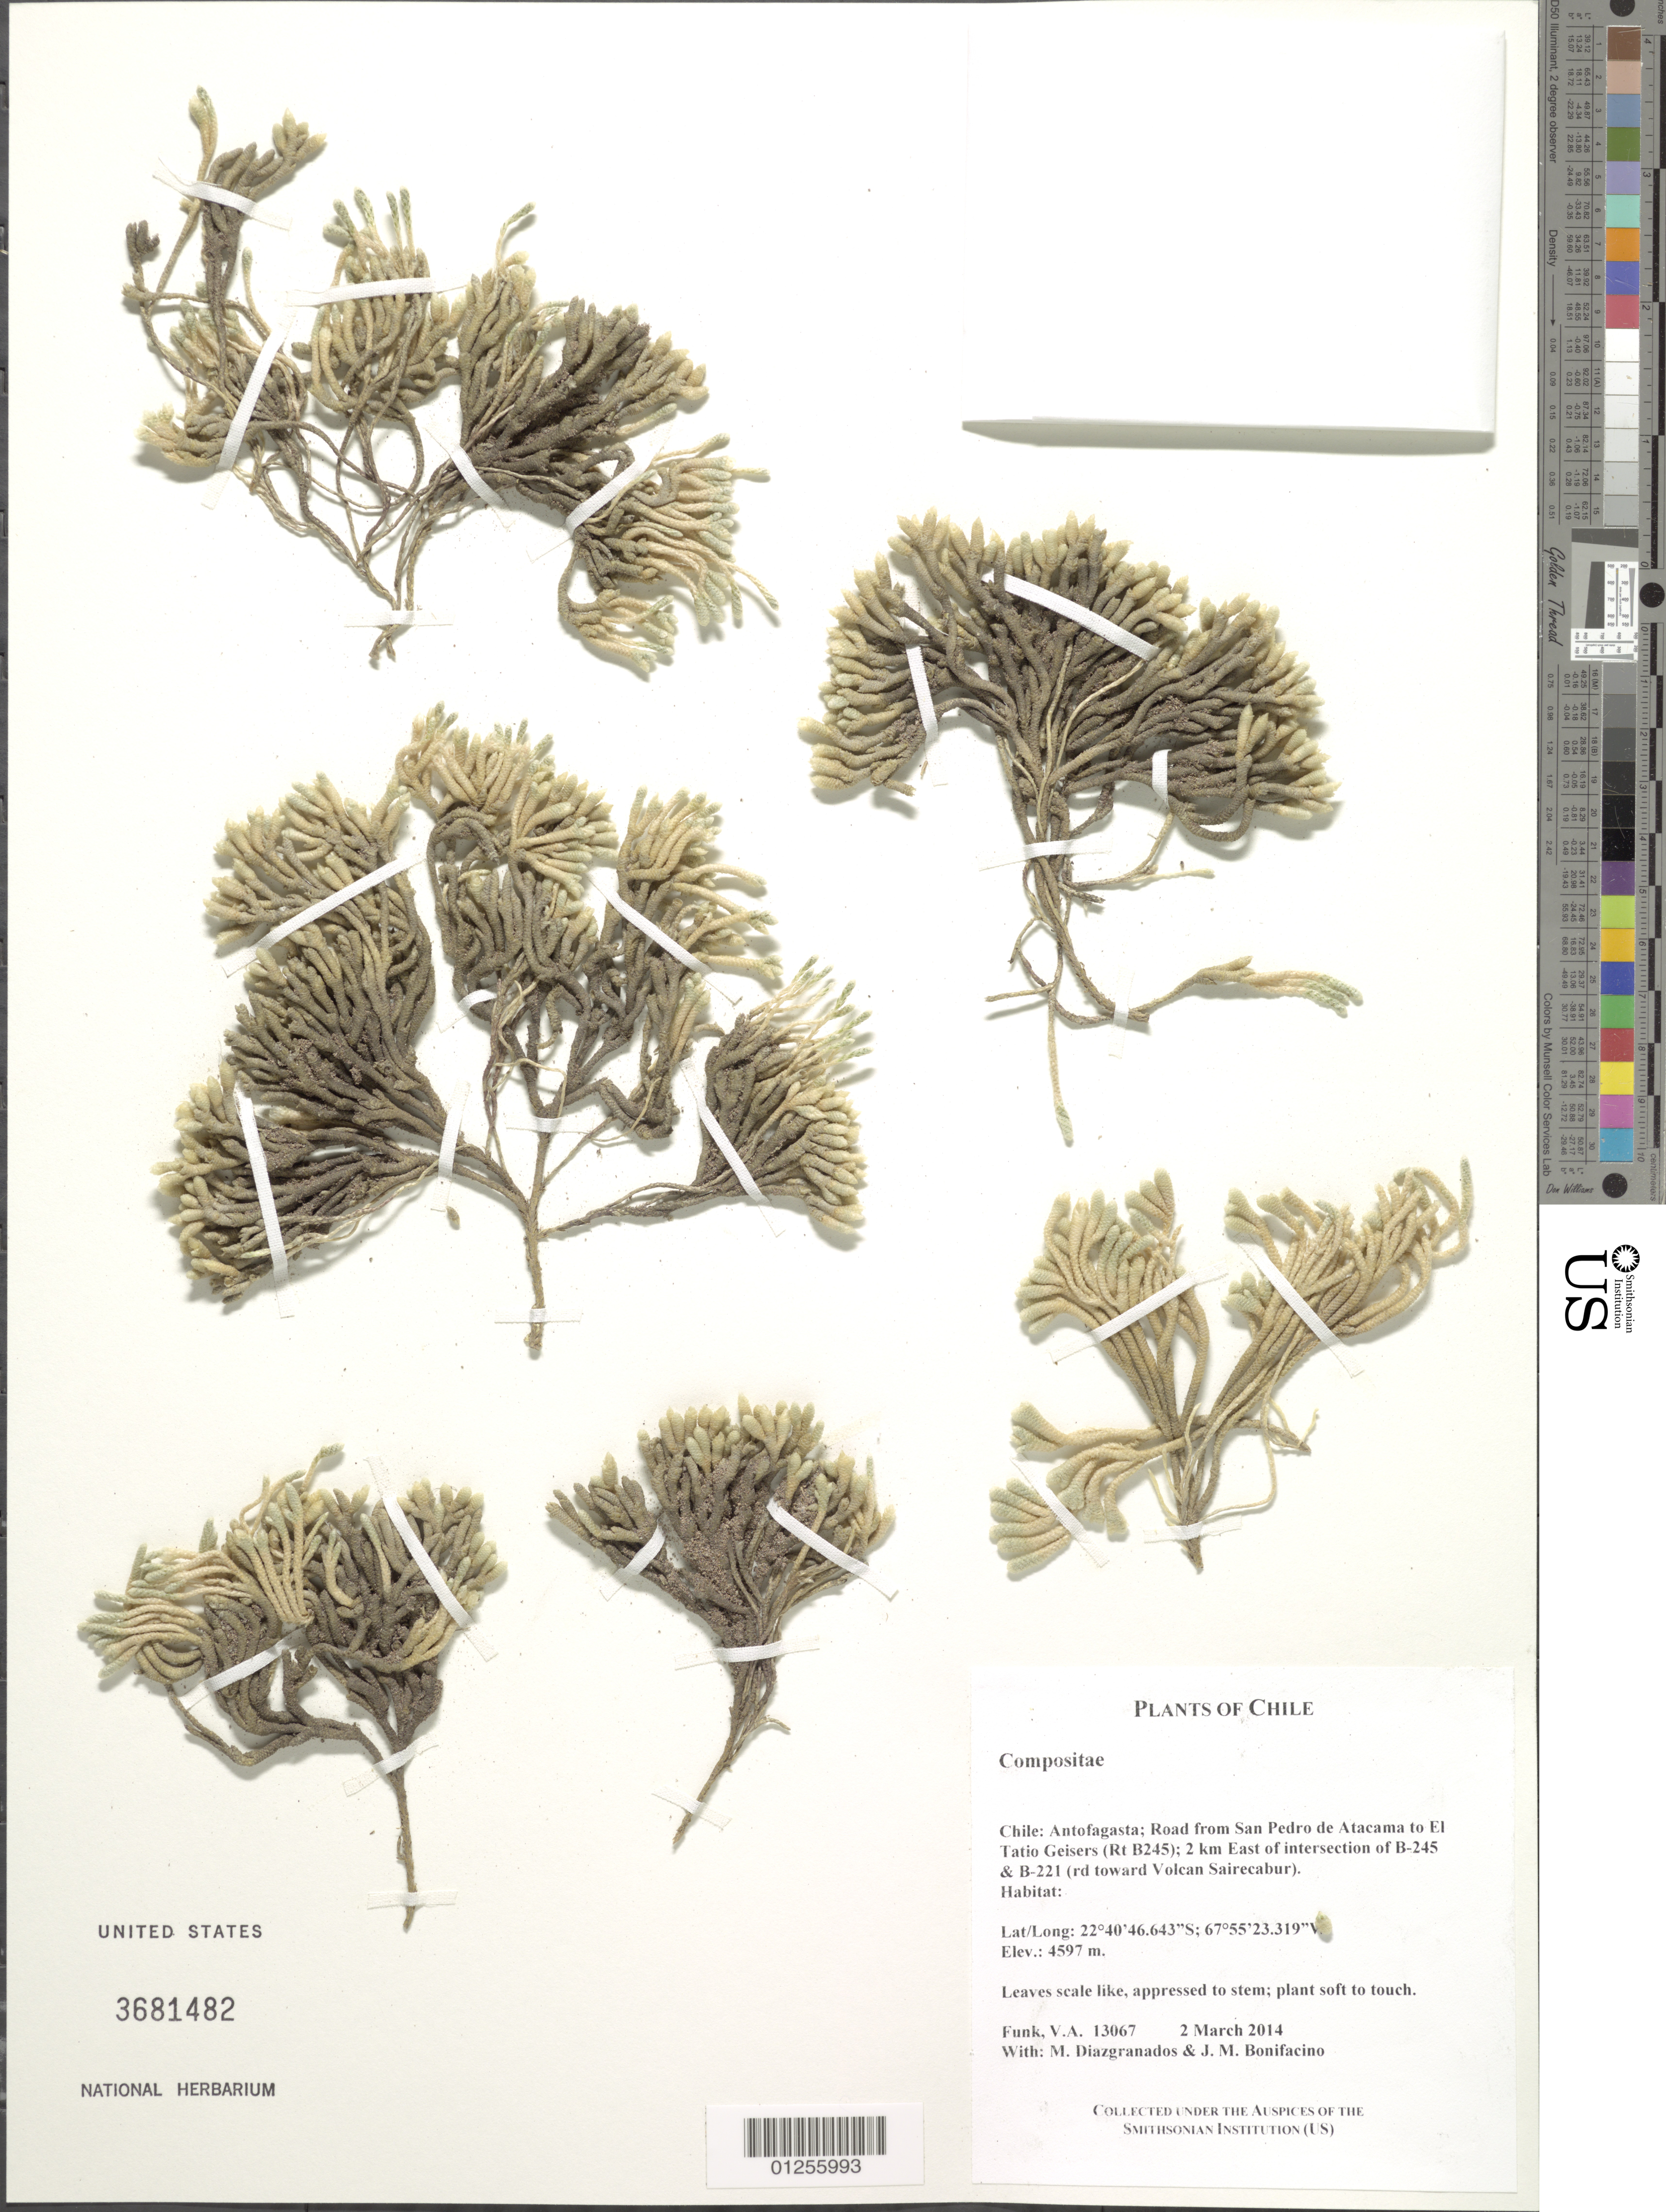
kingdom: Plantae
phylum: Tracheophyta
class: Magnoliopsida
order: Asterales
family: Asteraceae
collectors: V. Funk, M. Diazgranados C. & M. Bonifacino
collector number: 13067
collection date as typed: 2 March 2014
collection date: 2014-03-02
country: Chile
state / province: Antofagasta (II)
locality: Road from San Pedro de Atacama to El Tatio Geisers (Rt B245); 2 km East in intersection of B-245 & B-221 (rd toward Volcan Sairecabur)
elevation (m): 4597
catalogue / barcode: US 3681482